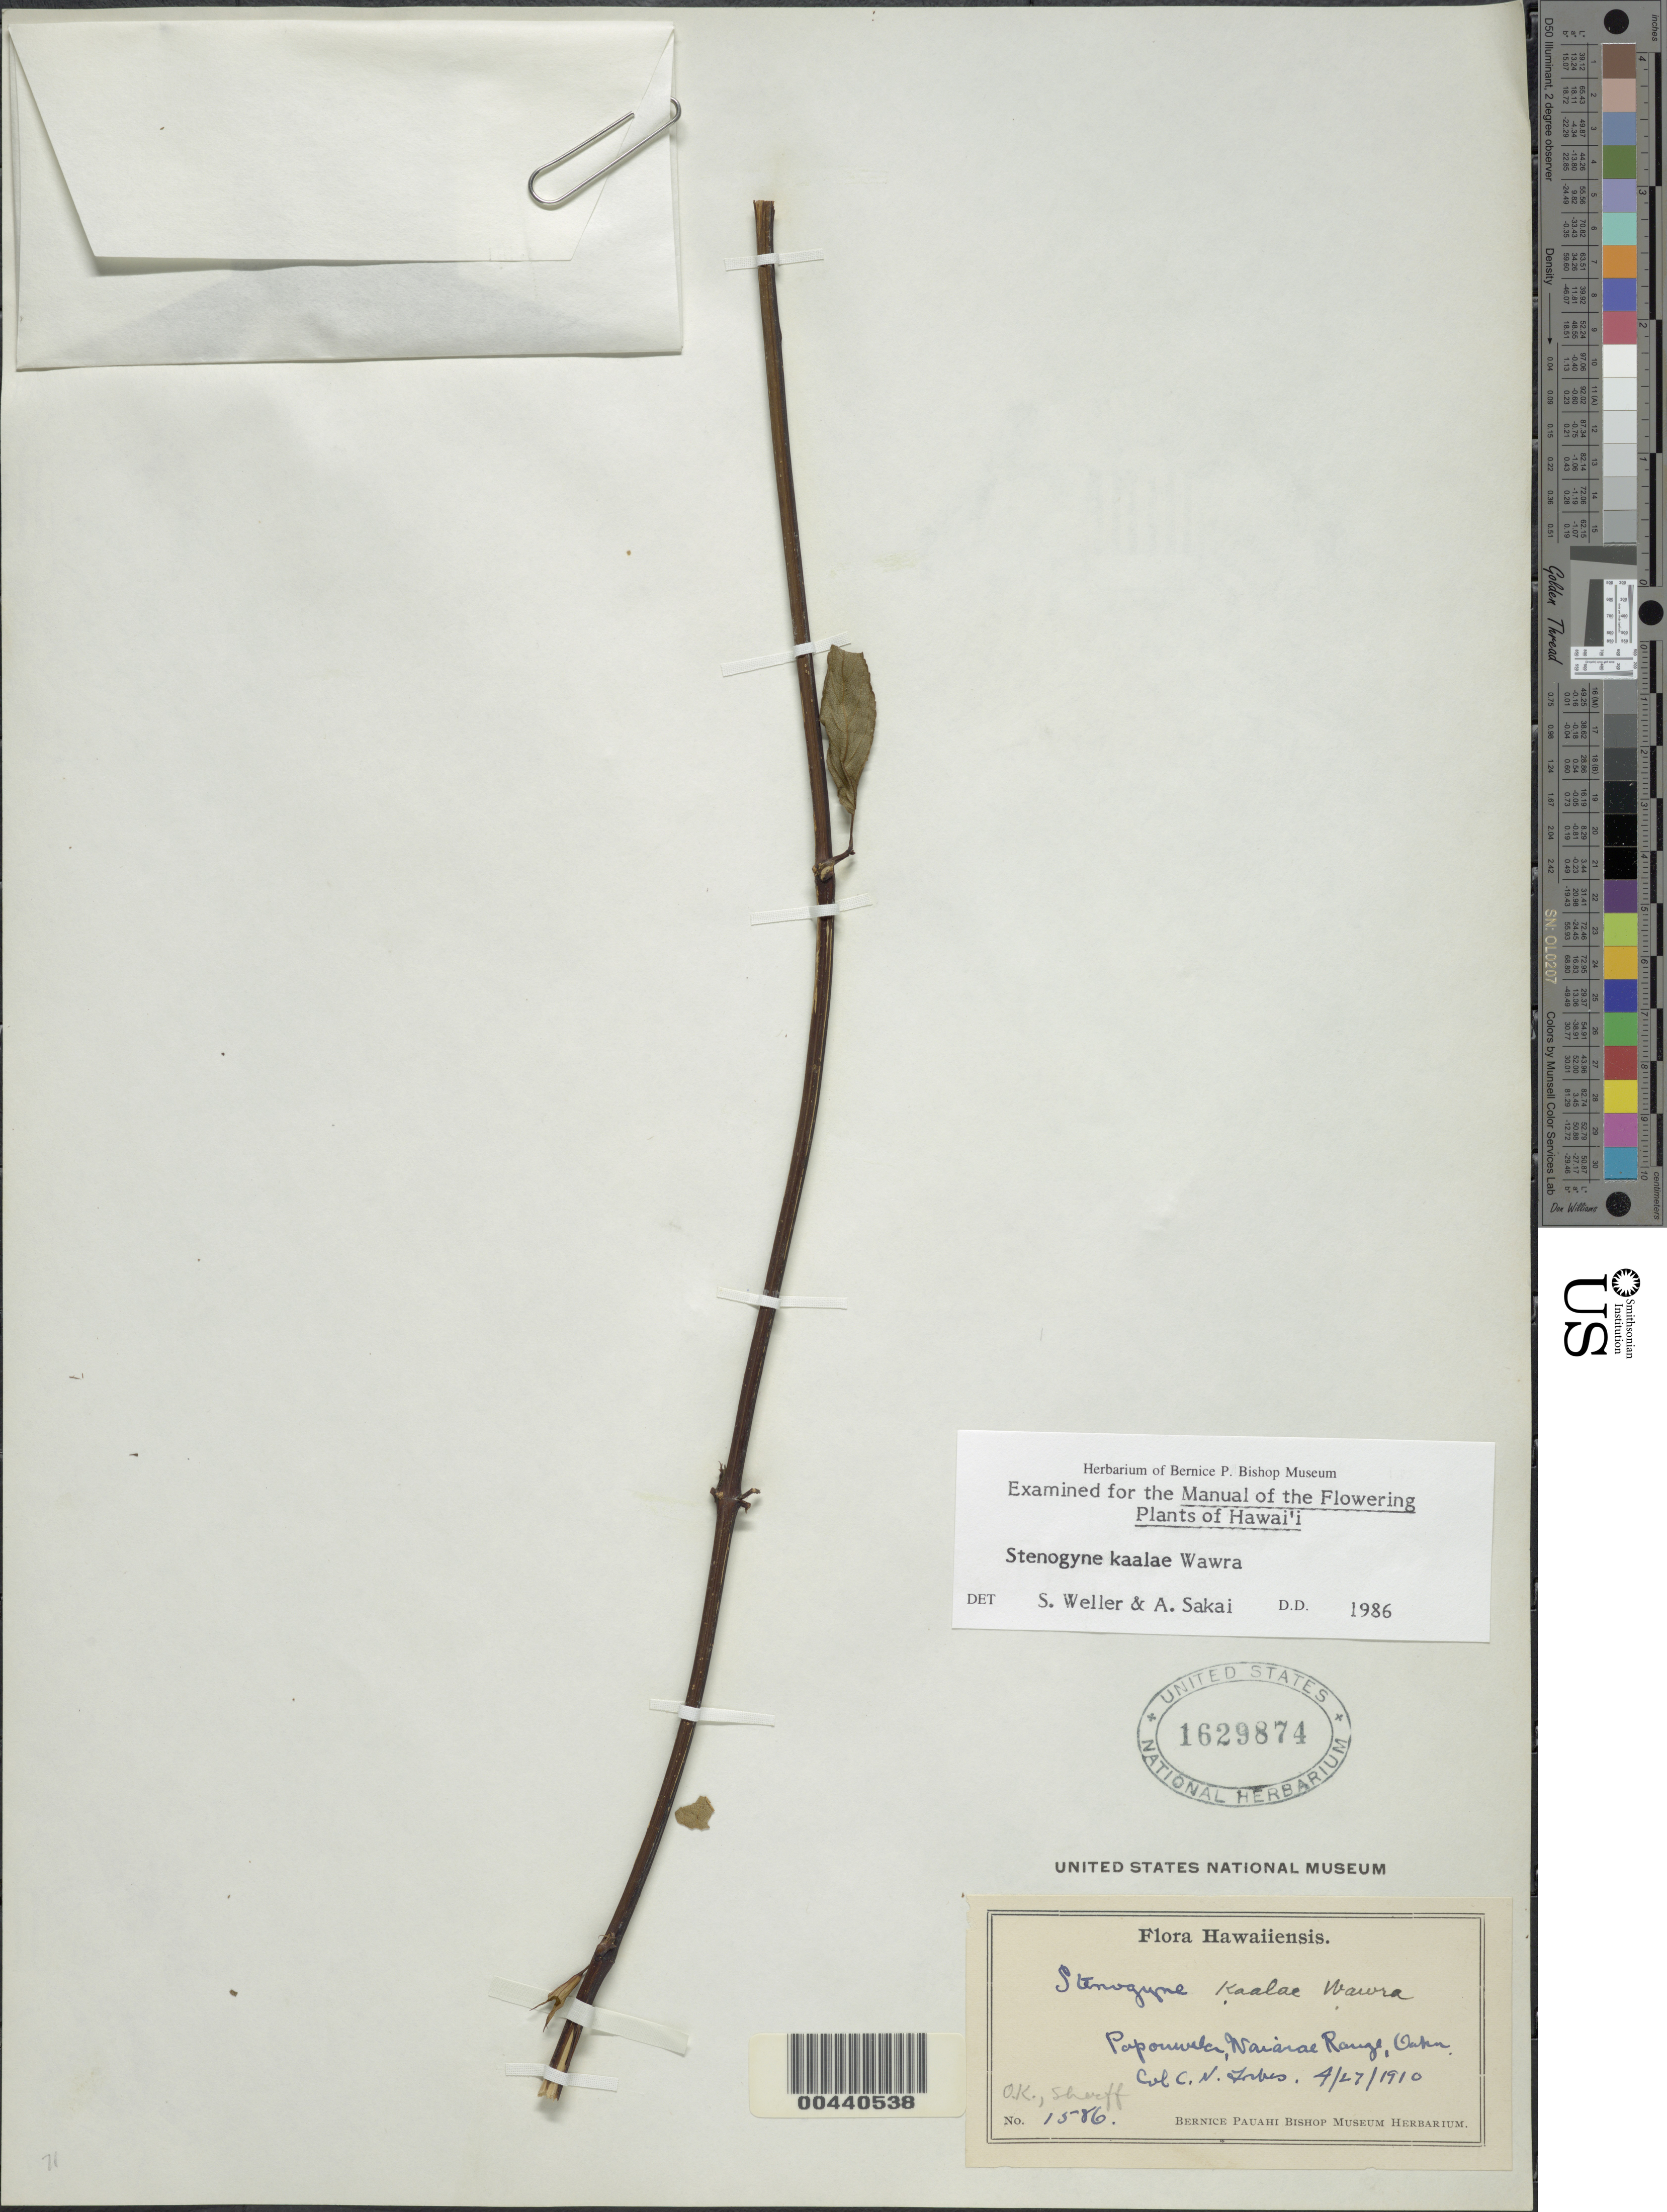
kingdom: Plantae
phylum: Tracheophyta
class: Magnoliopsida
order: Lamiales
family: Lamiaceae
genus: Stenogyne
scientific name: Stenogyne kaalae subsp. kaalae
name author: Wawra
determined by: Wagner, W. L., (BOT), Smithsonian Institution - National Museum of Natural History (UNITED STATES)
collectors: C. N. Forbes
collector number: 1586.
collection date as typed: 27 Apr 1910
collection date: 1910-04-27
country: United States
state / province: Hawaii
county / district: Honolulu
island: Oahu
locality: Popouwela, Waianae Range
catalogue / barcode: US 1629874